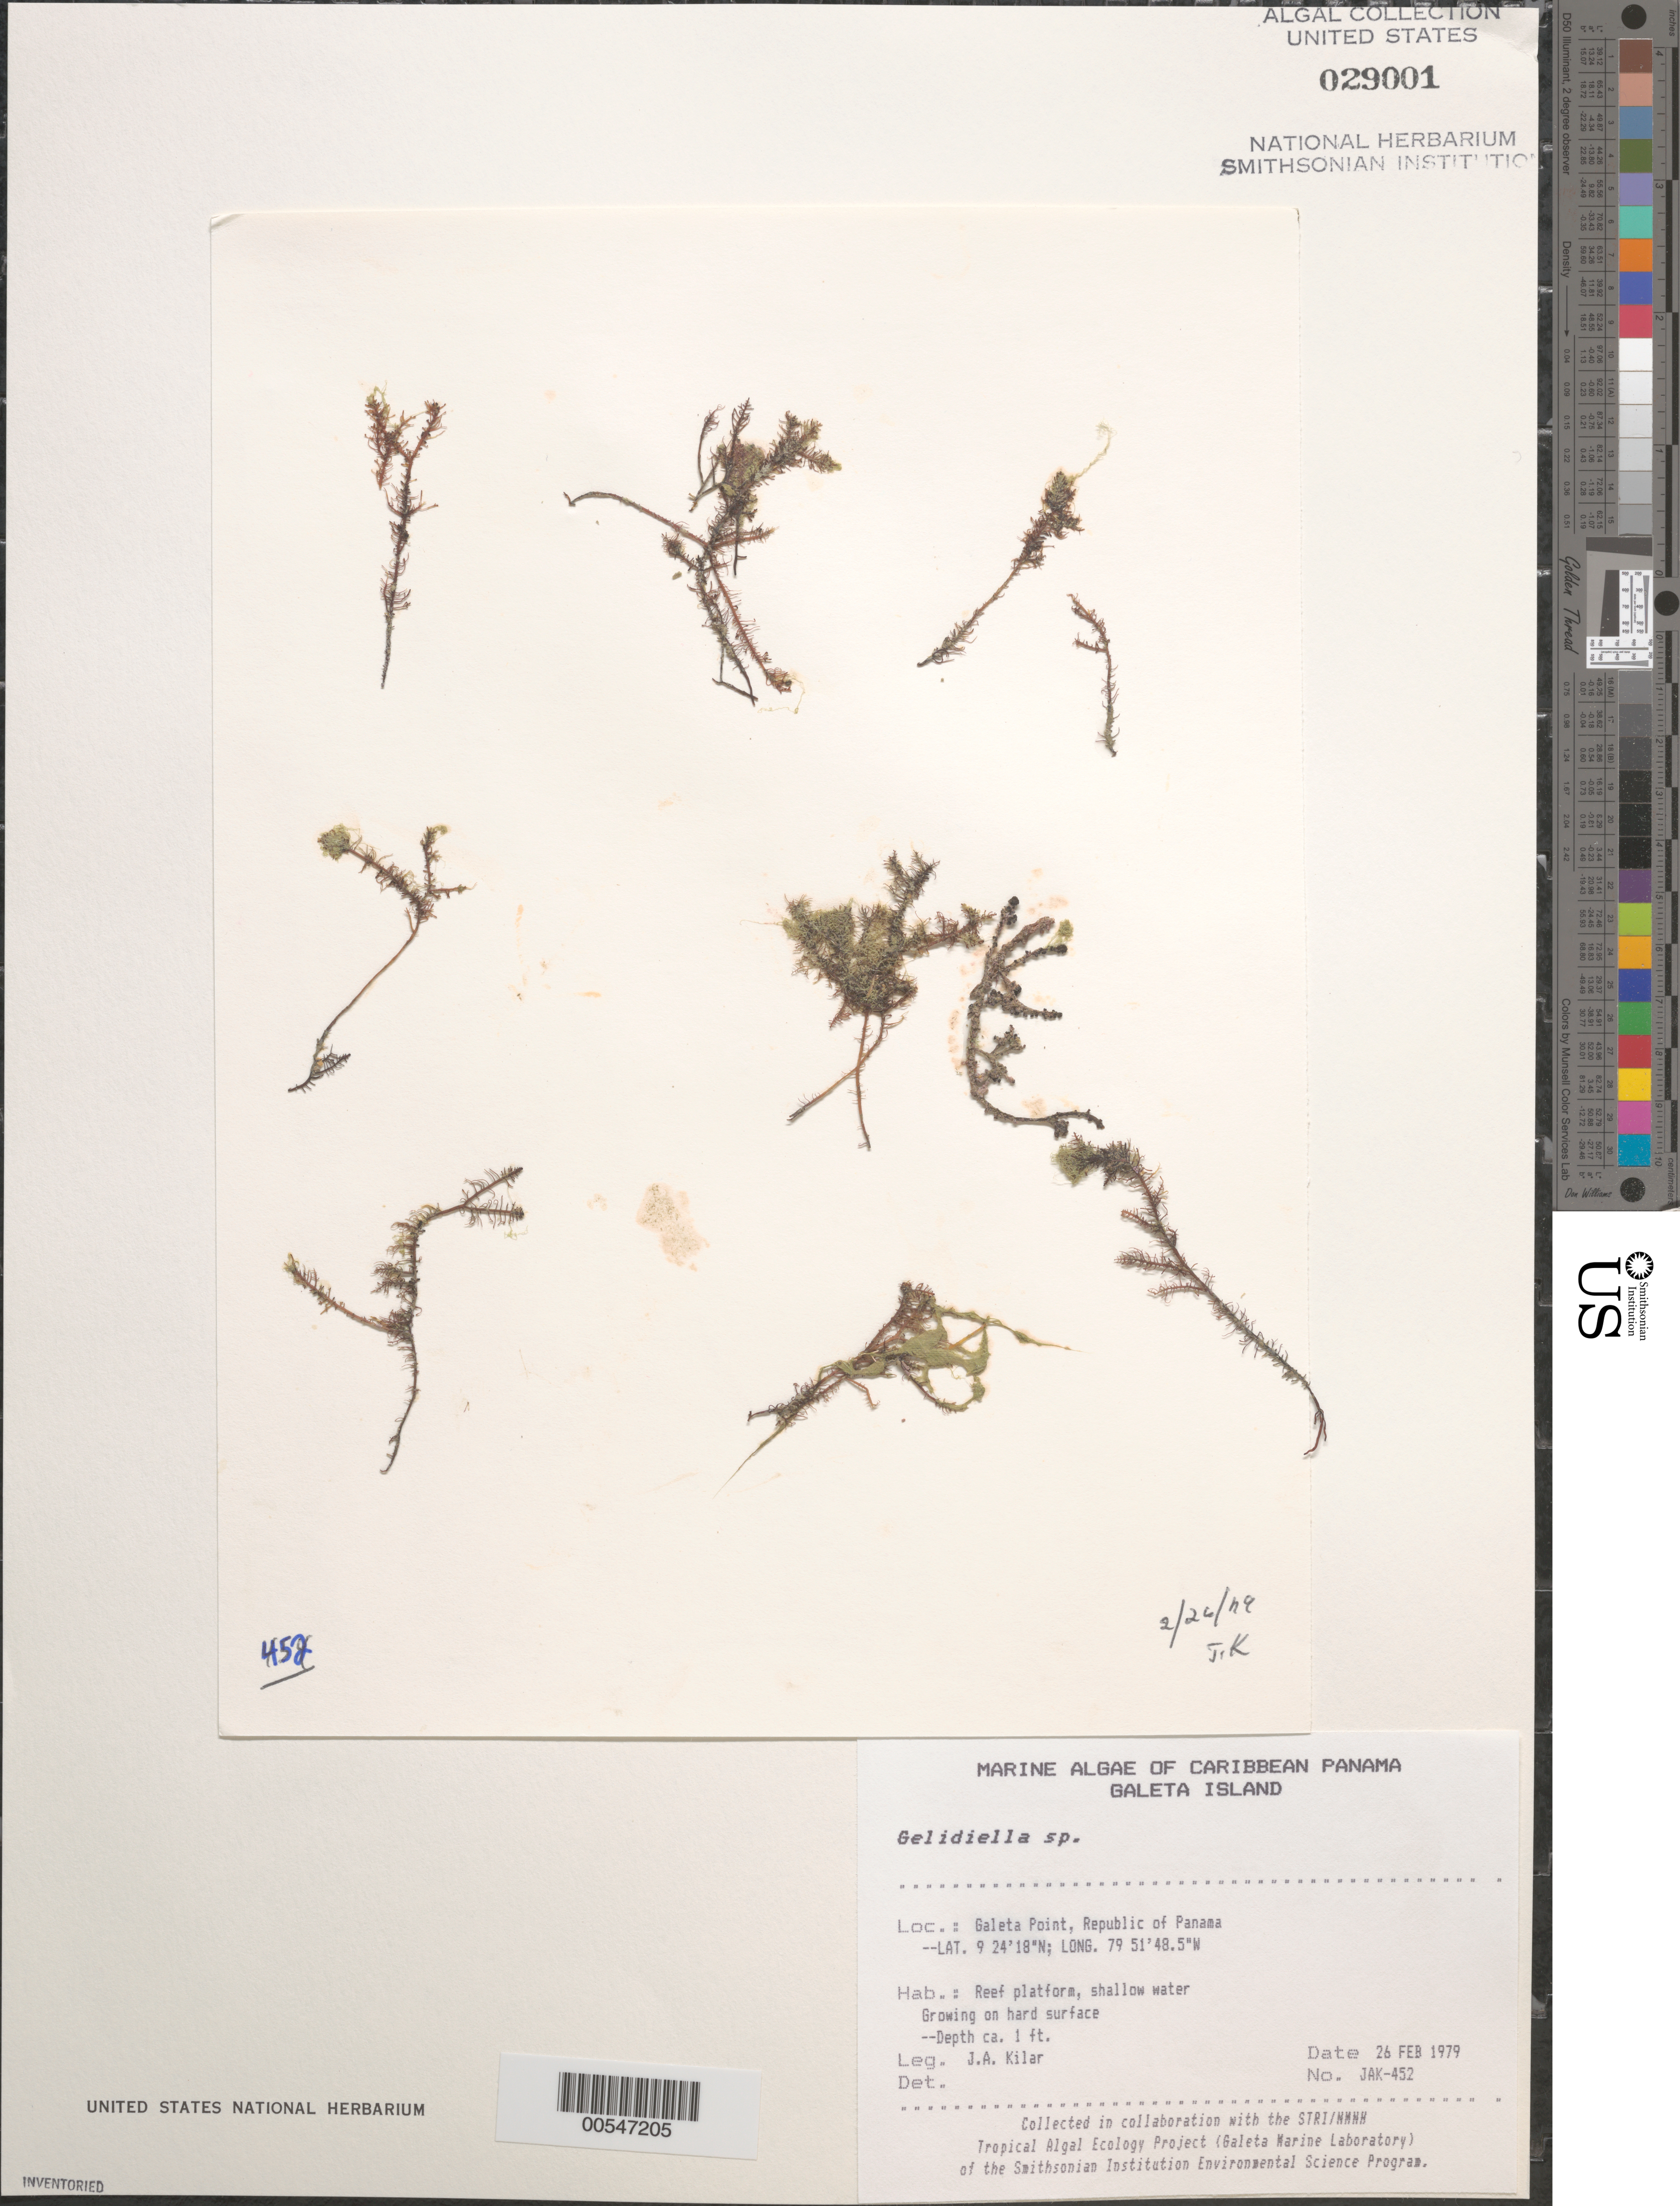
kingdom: Plantae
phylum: Rhodophyta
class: Florideophyceae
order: Gelidiales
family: Gelidiellaceae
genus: Gelidiella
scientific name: Gelidiella sp.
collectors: J. A. Kilar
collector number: JAK-452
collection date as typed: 26 Feb 1979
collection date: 1979-02-26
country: Panama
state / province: Colón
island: Galeta Island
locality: Galeta Point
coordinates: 9 24' 18" N, 79 51' 48.5" W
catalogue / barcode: US 29001